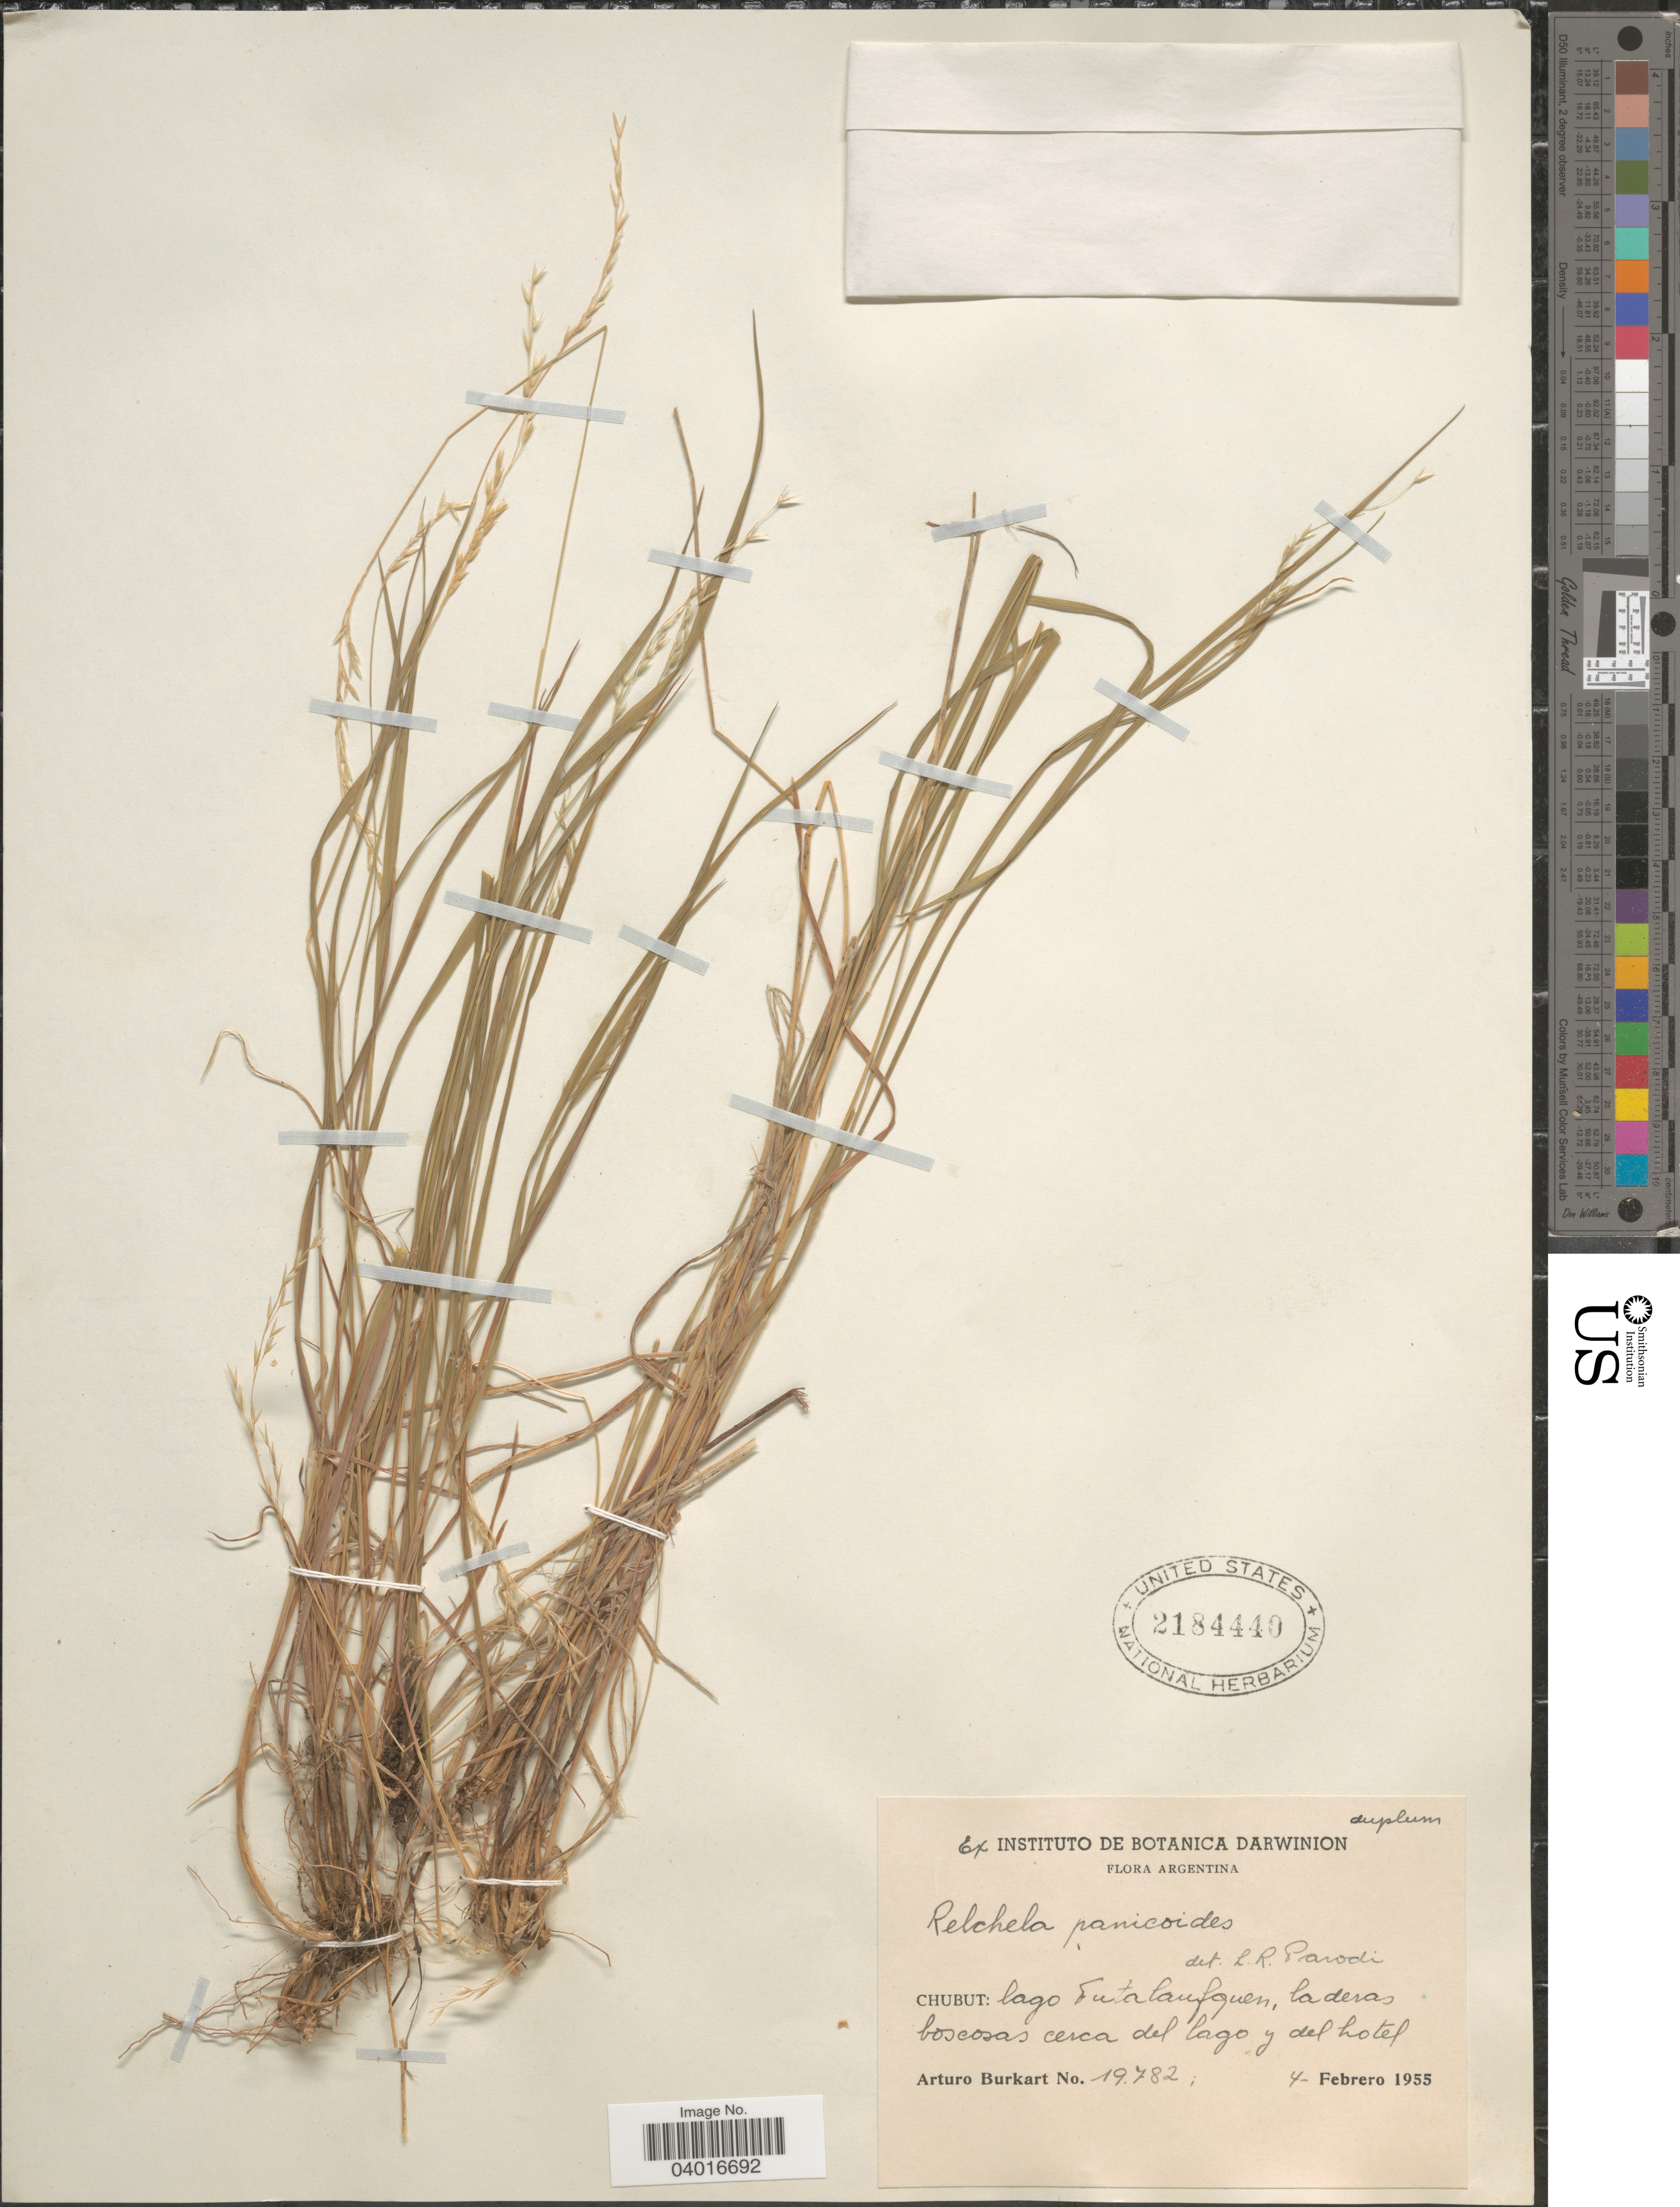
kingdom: Plantae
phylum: Tracheophyta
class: Liliopsida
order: Poales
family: Poaceae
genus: Relchela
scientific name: Relchela panicoides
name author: Steud.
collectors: A. E. Burkart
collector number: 19782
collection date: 1955-02-04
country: Argentina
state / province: Chubut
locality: Lago Futalaufquen, laderas boscosas cerca del lago y del hotel.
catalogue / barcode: US 2184440